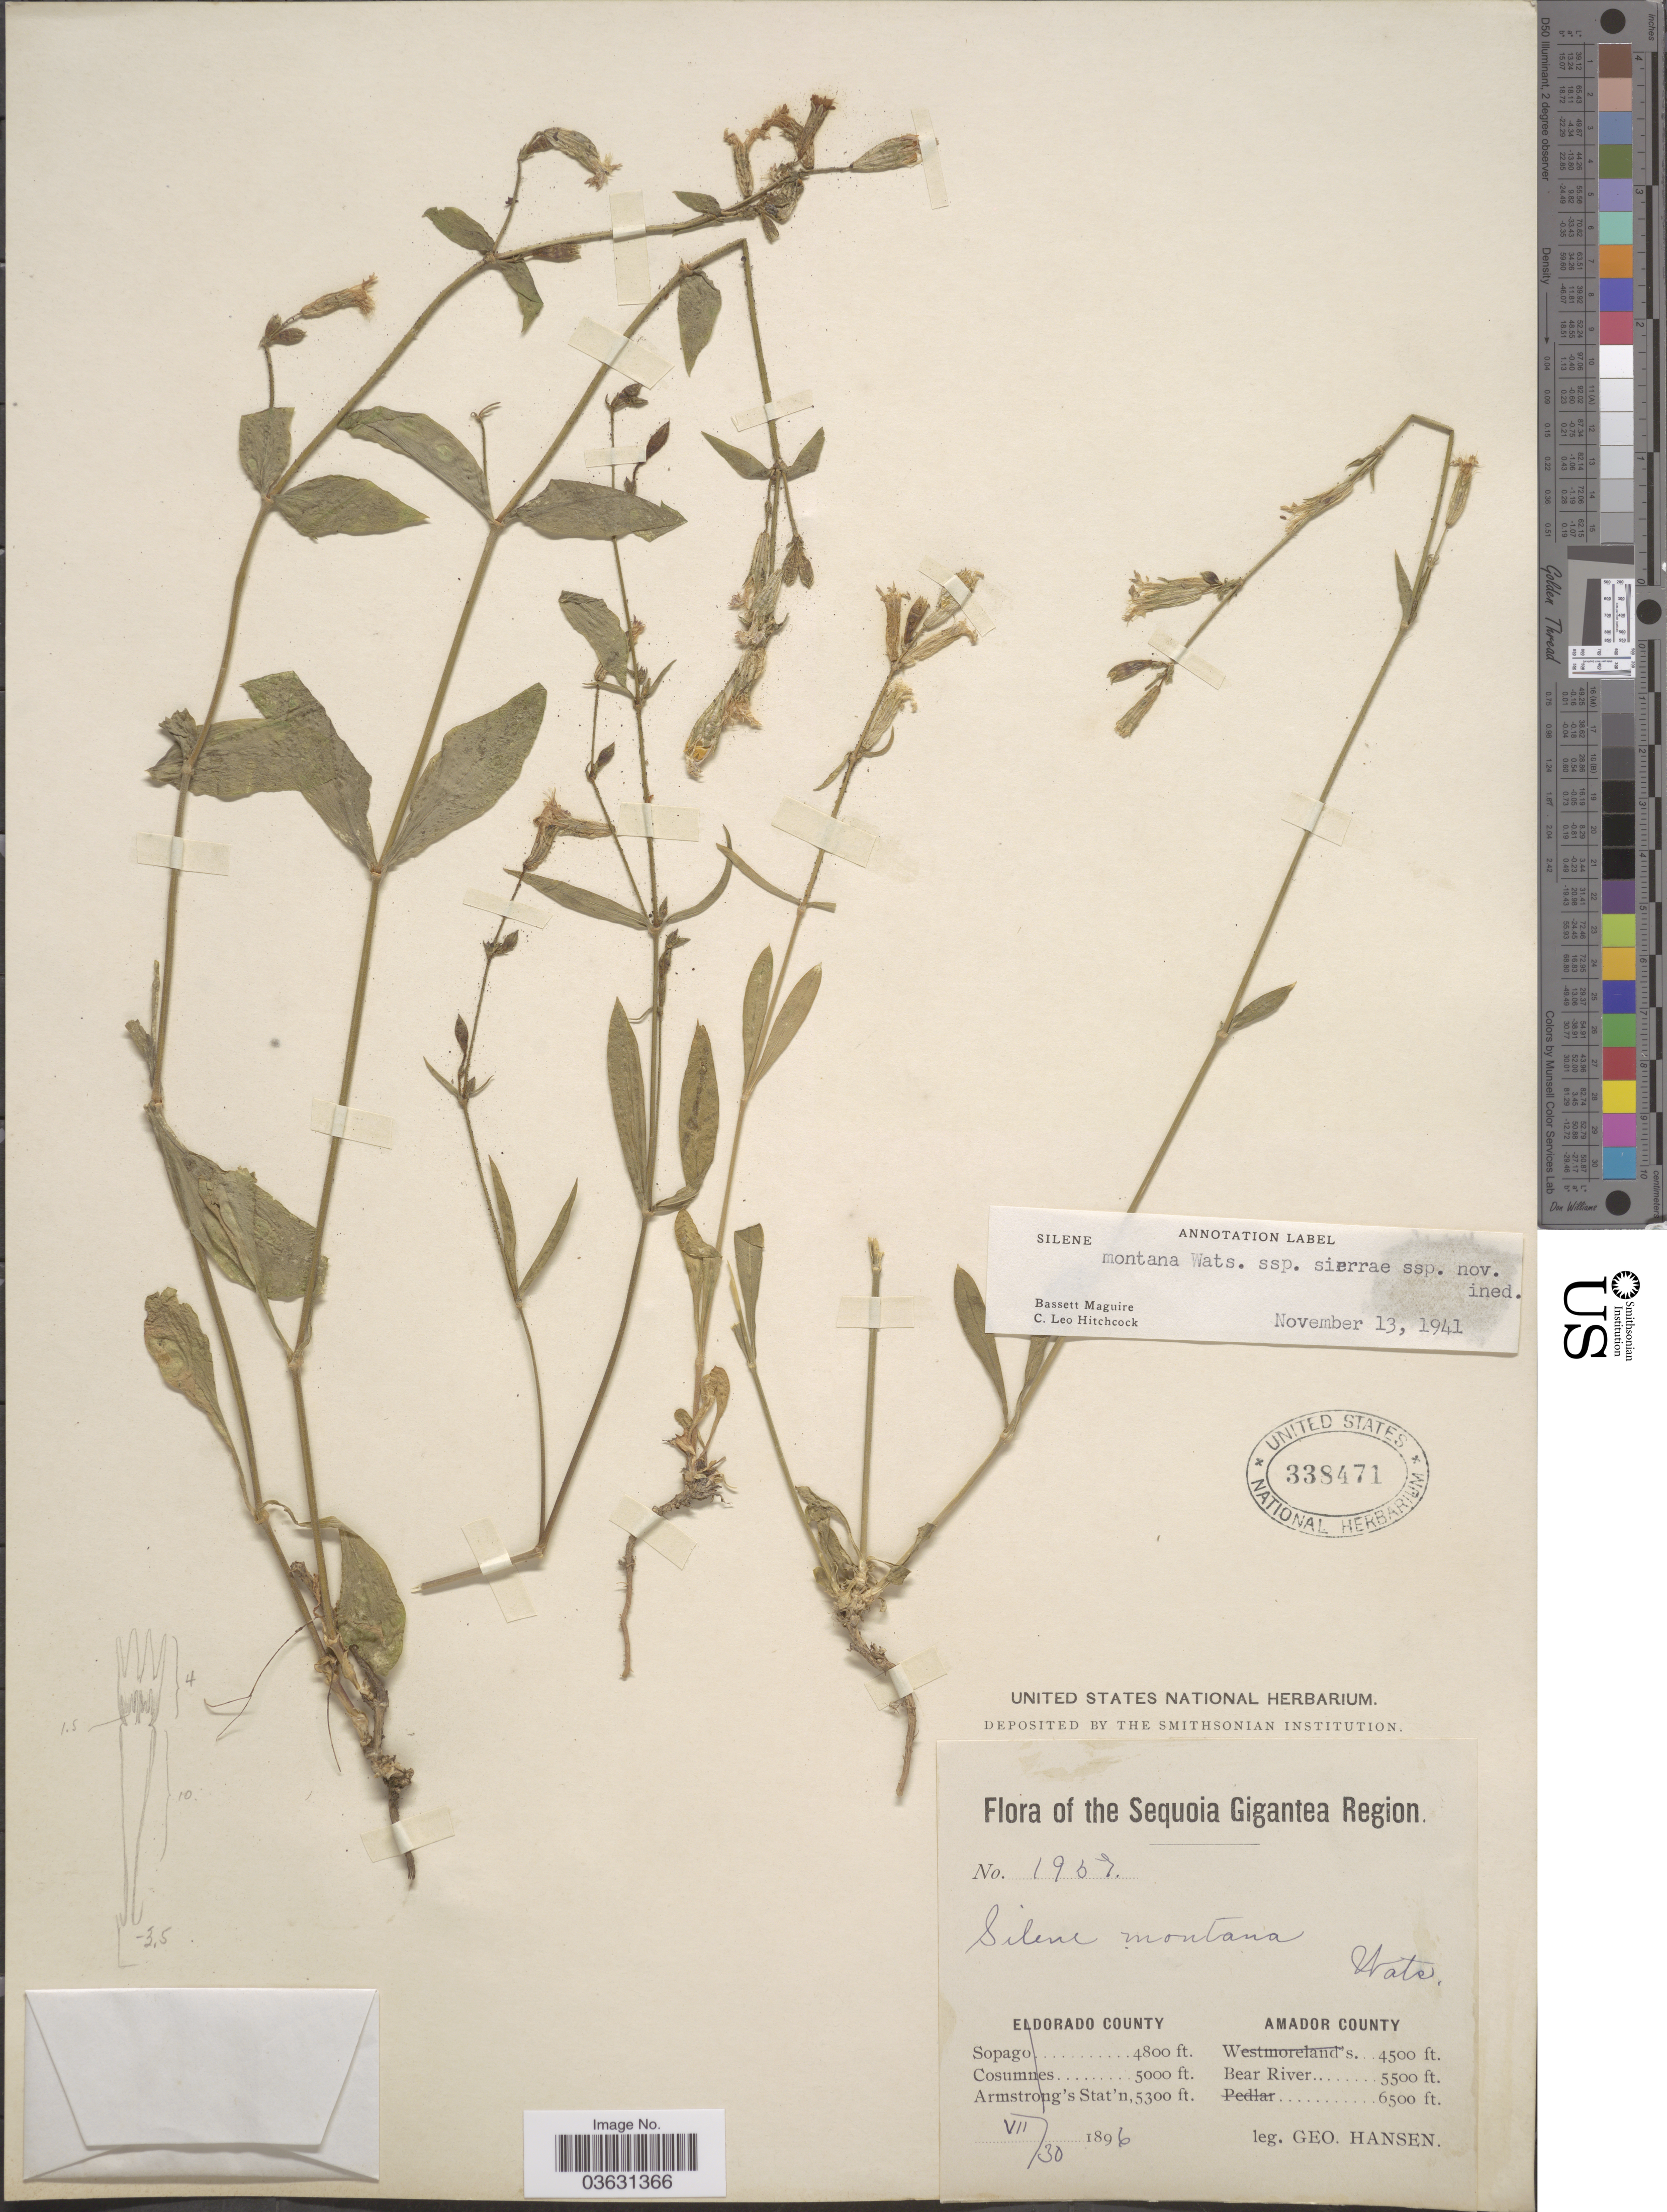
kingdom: Plantae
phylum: Tracheophyta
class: Magnoliopsida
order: Caryophyllales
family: Caryophyllaceae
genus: Silene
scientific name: Silene montana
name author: Arrond.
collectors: G. Hansen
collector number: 1957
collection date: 1896-07-30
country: United States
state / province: California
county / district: Amador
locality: Sequoia Gigantea Region. Amador County. Bear River.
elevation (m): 1676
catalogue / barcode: US 338471